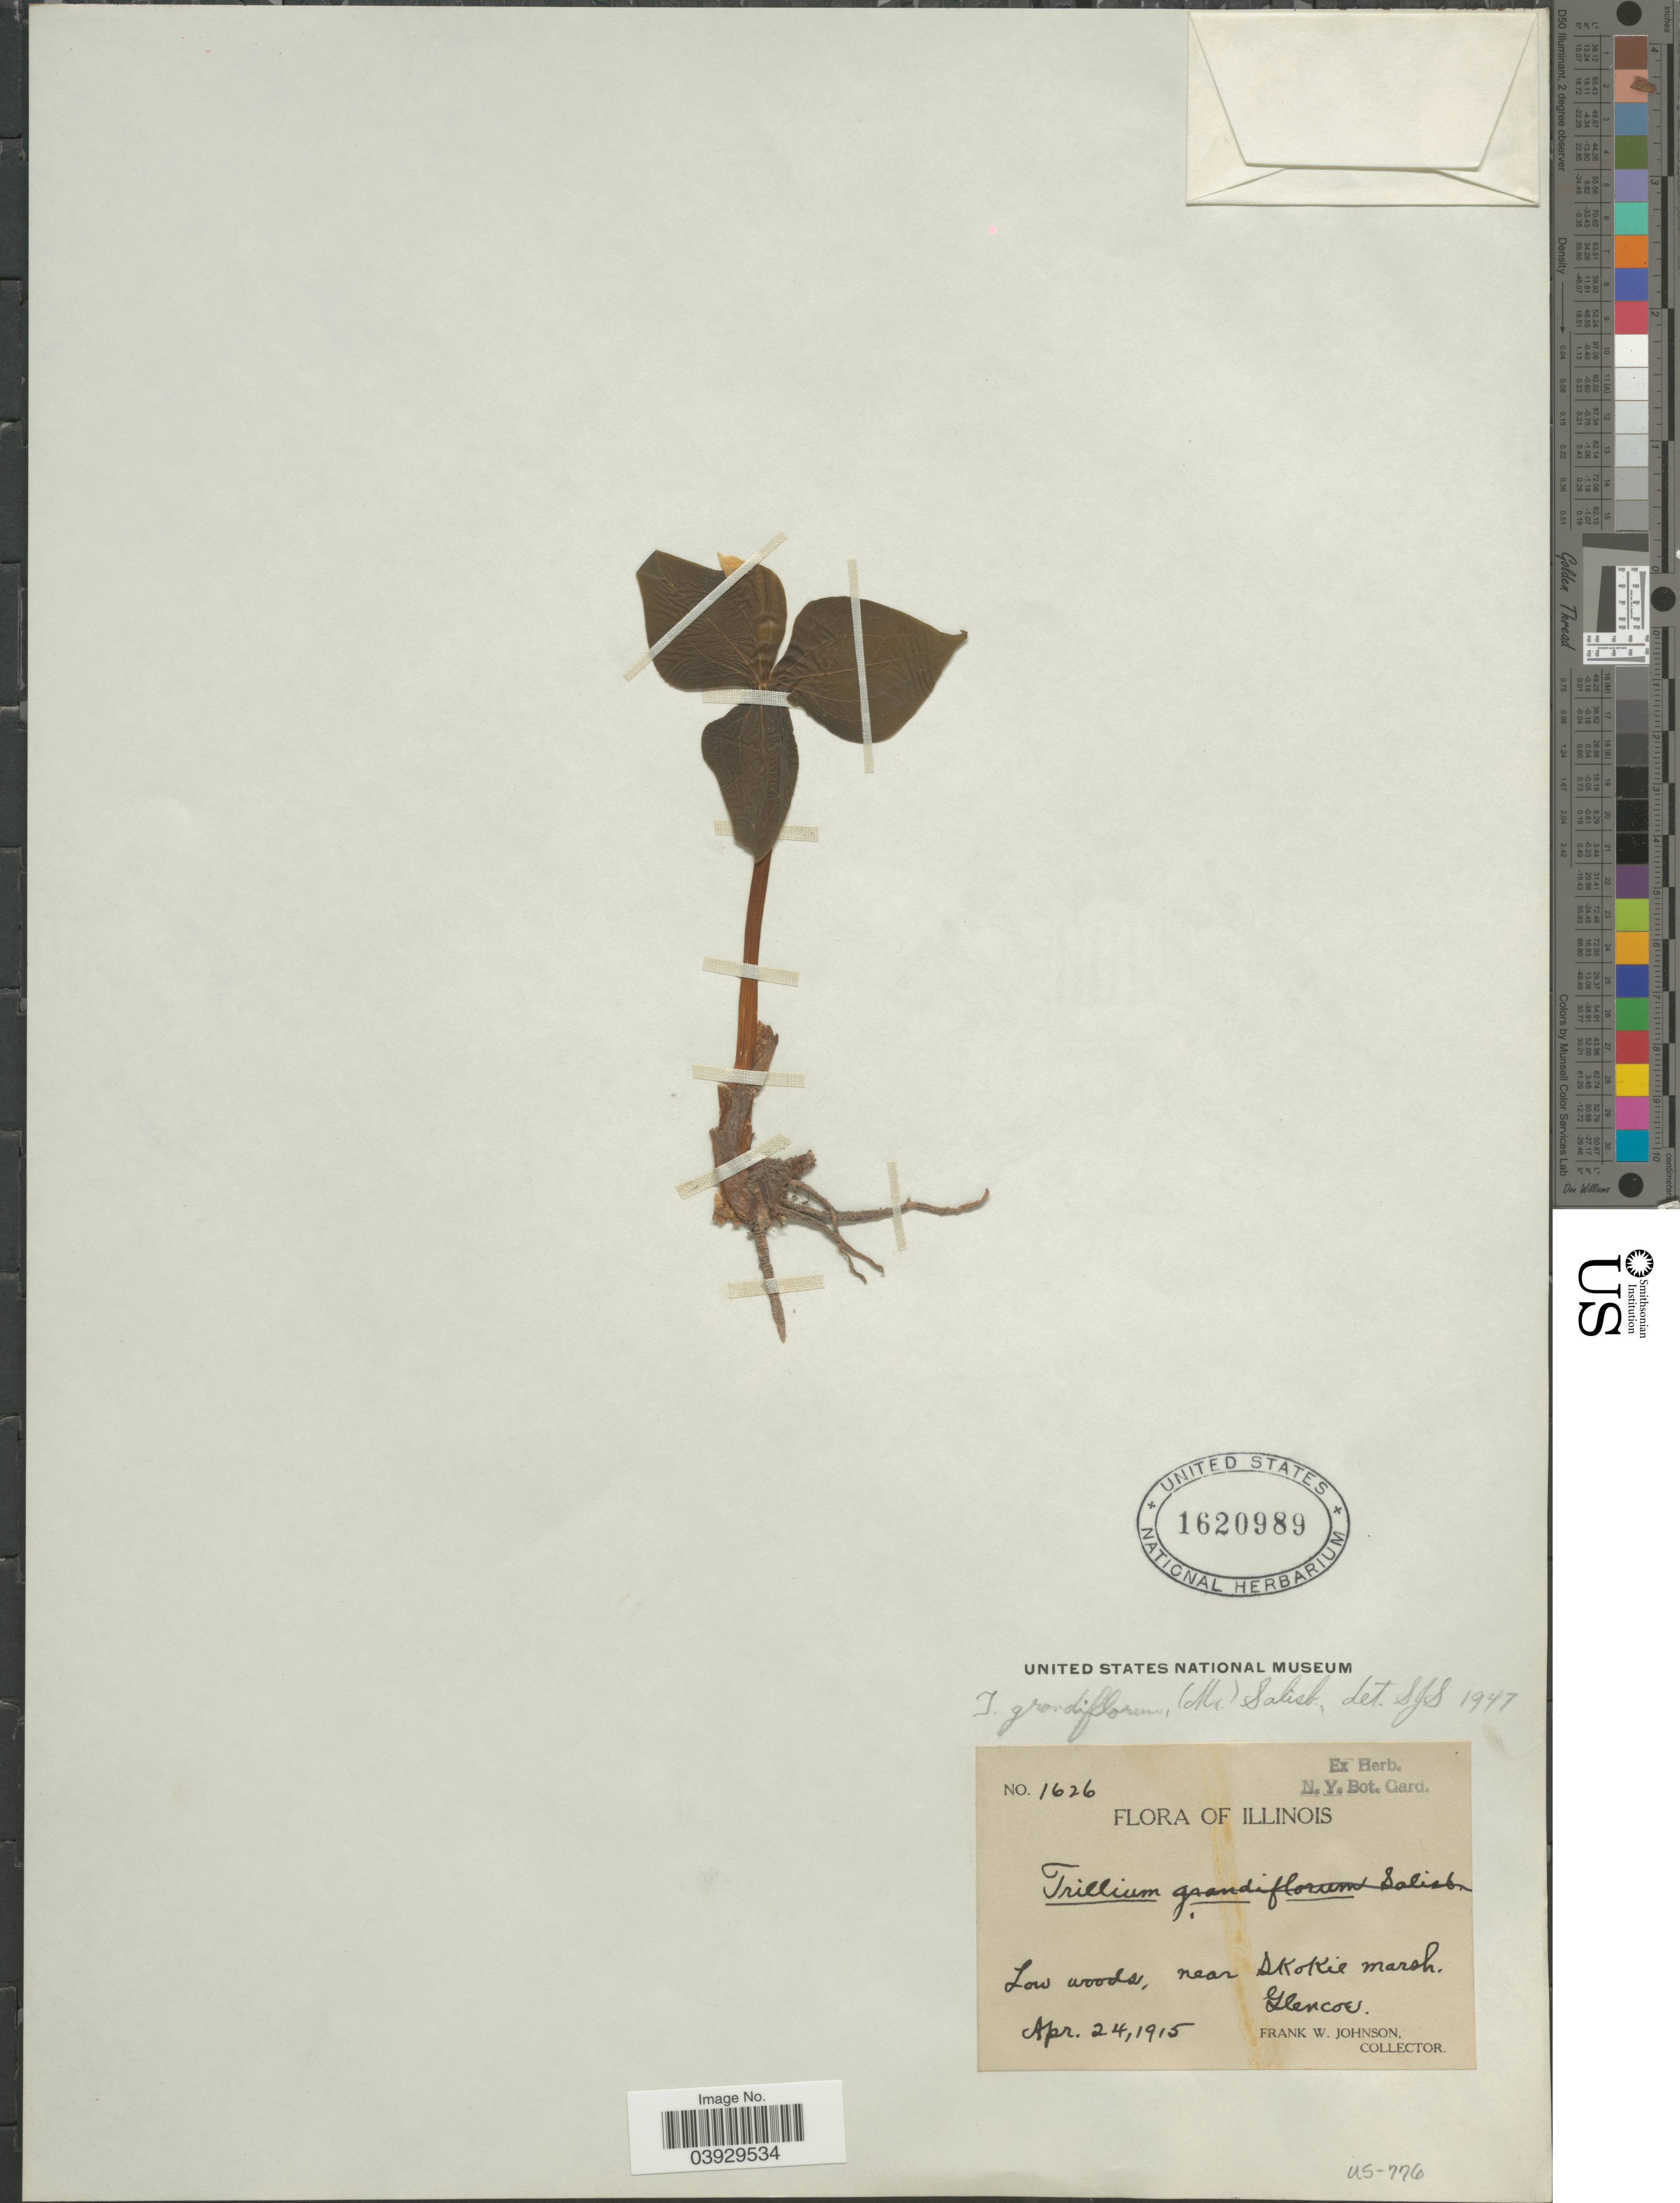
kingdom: Plantae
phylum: Tracheophyta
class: Liliopsida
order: Liliales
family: Melanthiaceae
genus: Trillium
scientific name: Trillium grandiflorum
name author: (Michx.) Salisb.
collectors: F. W. Johnson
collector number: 1626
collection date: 1915-04-24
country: United States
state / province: Illinois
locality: Near Skokie marsh. Glencoe.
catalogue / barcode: US 1620989